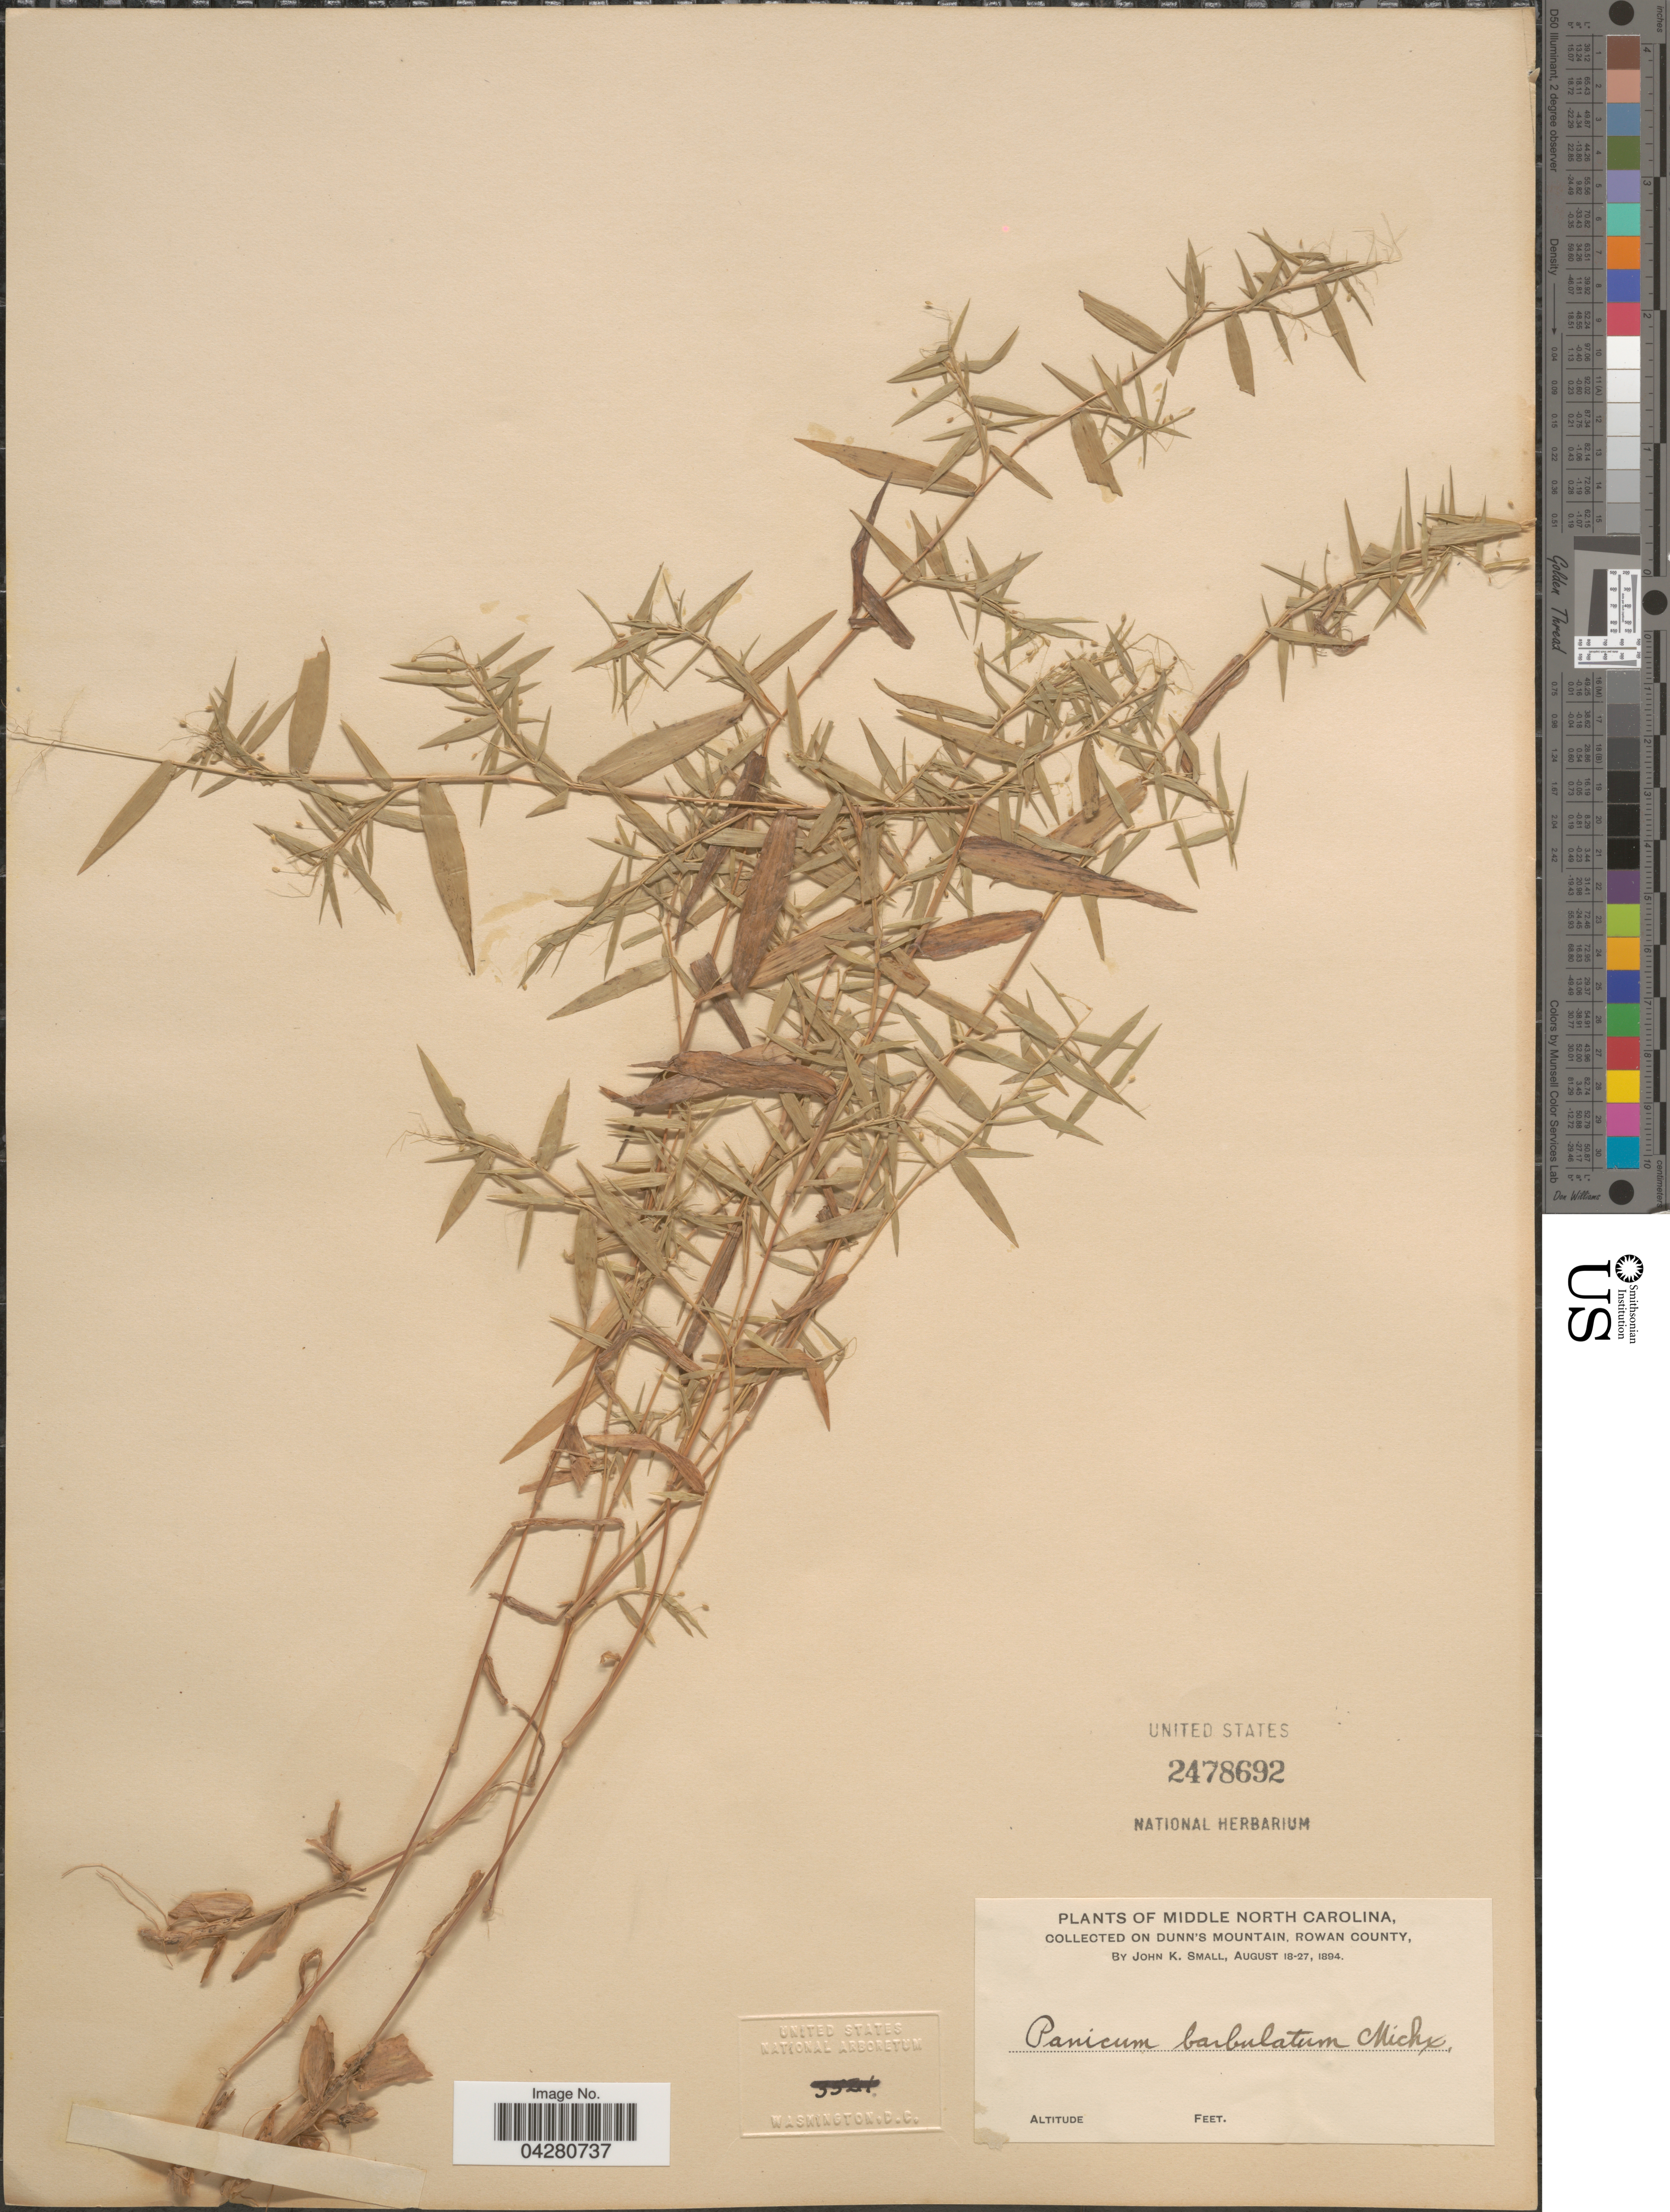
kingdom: Plantae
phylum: Tracheophyta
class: Liliopsida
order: Poales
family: Poaceae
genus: Dichanthelium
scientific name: Dichanthelium dichotomum var. dichotomum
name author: (L.) Gould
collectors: J. K. Small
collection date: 1894-08-18/1894-08-27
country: United States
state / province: North Carolina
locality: Middle North Carolina. On Dunn's Mountain, Rowan County.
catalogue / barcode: US 2478692